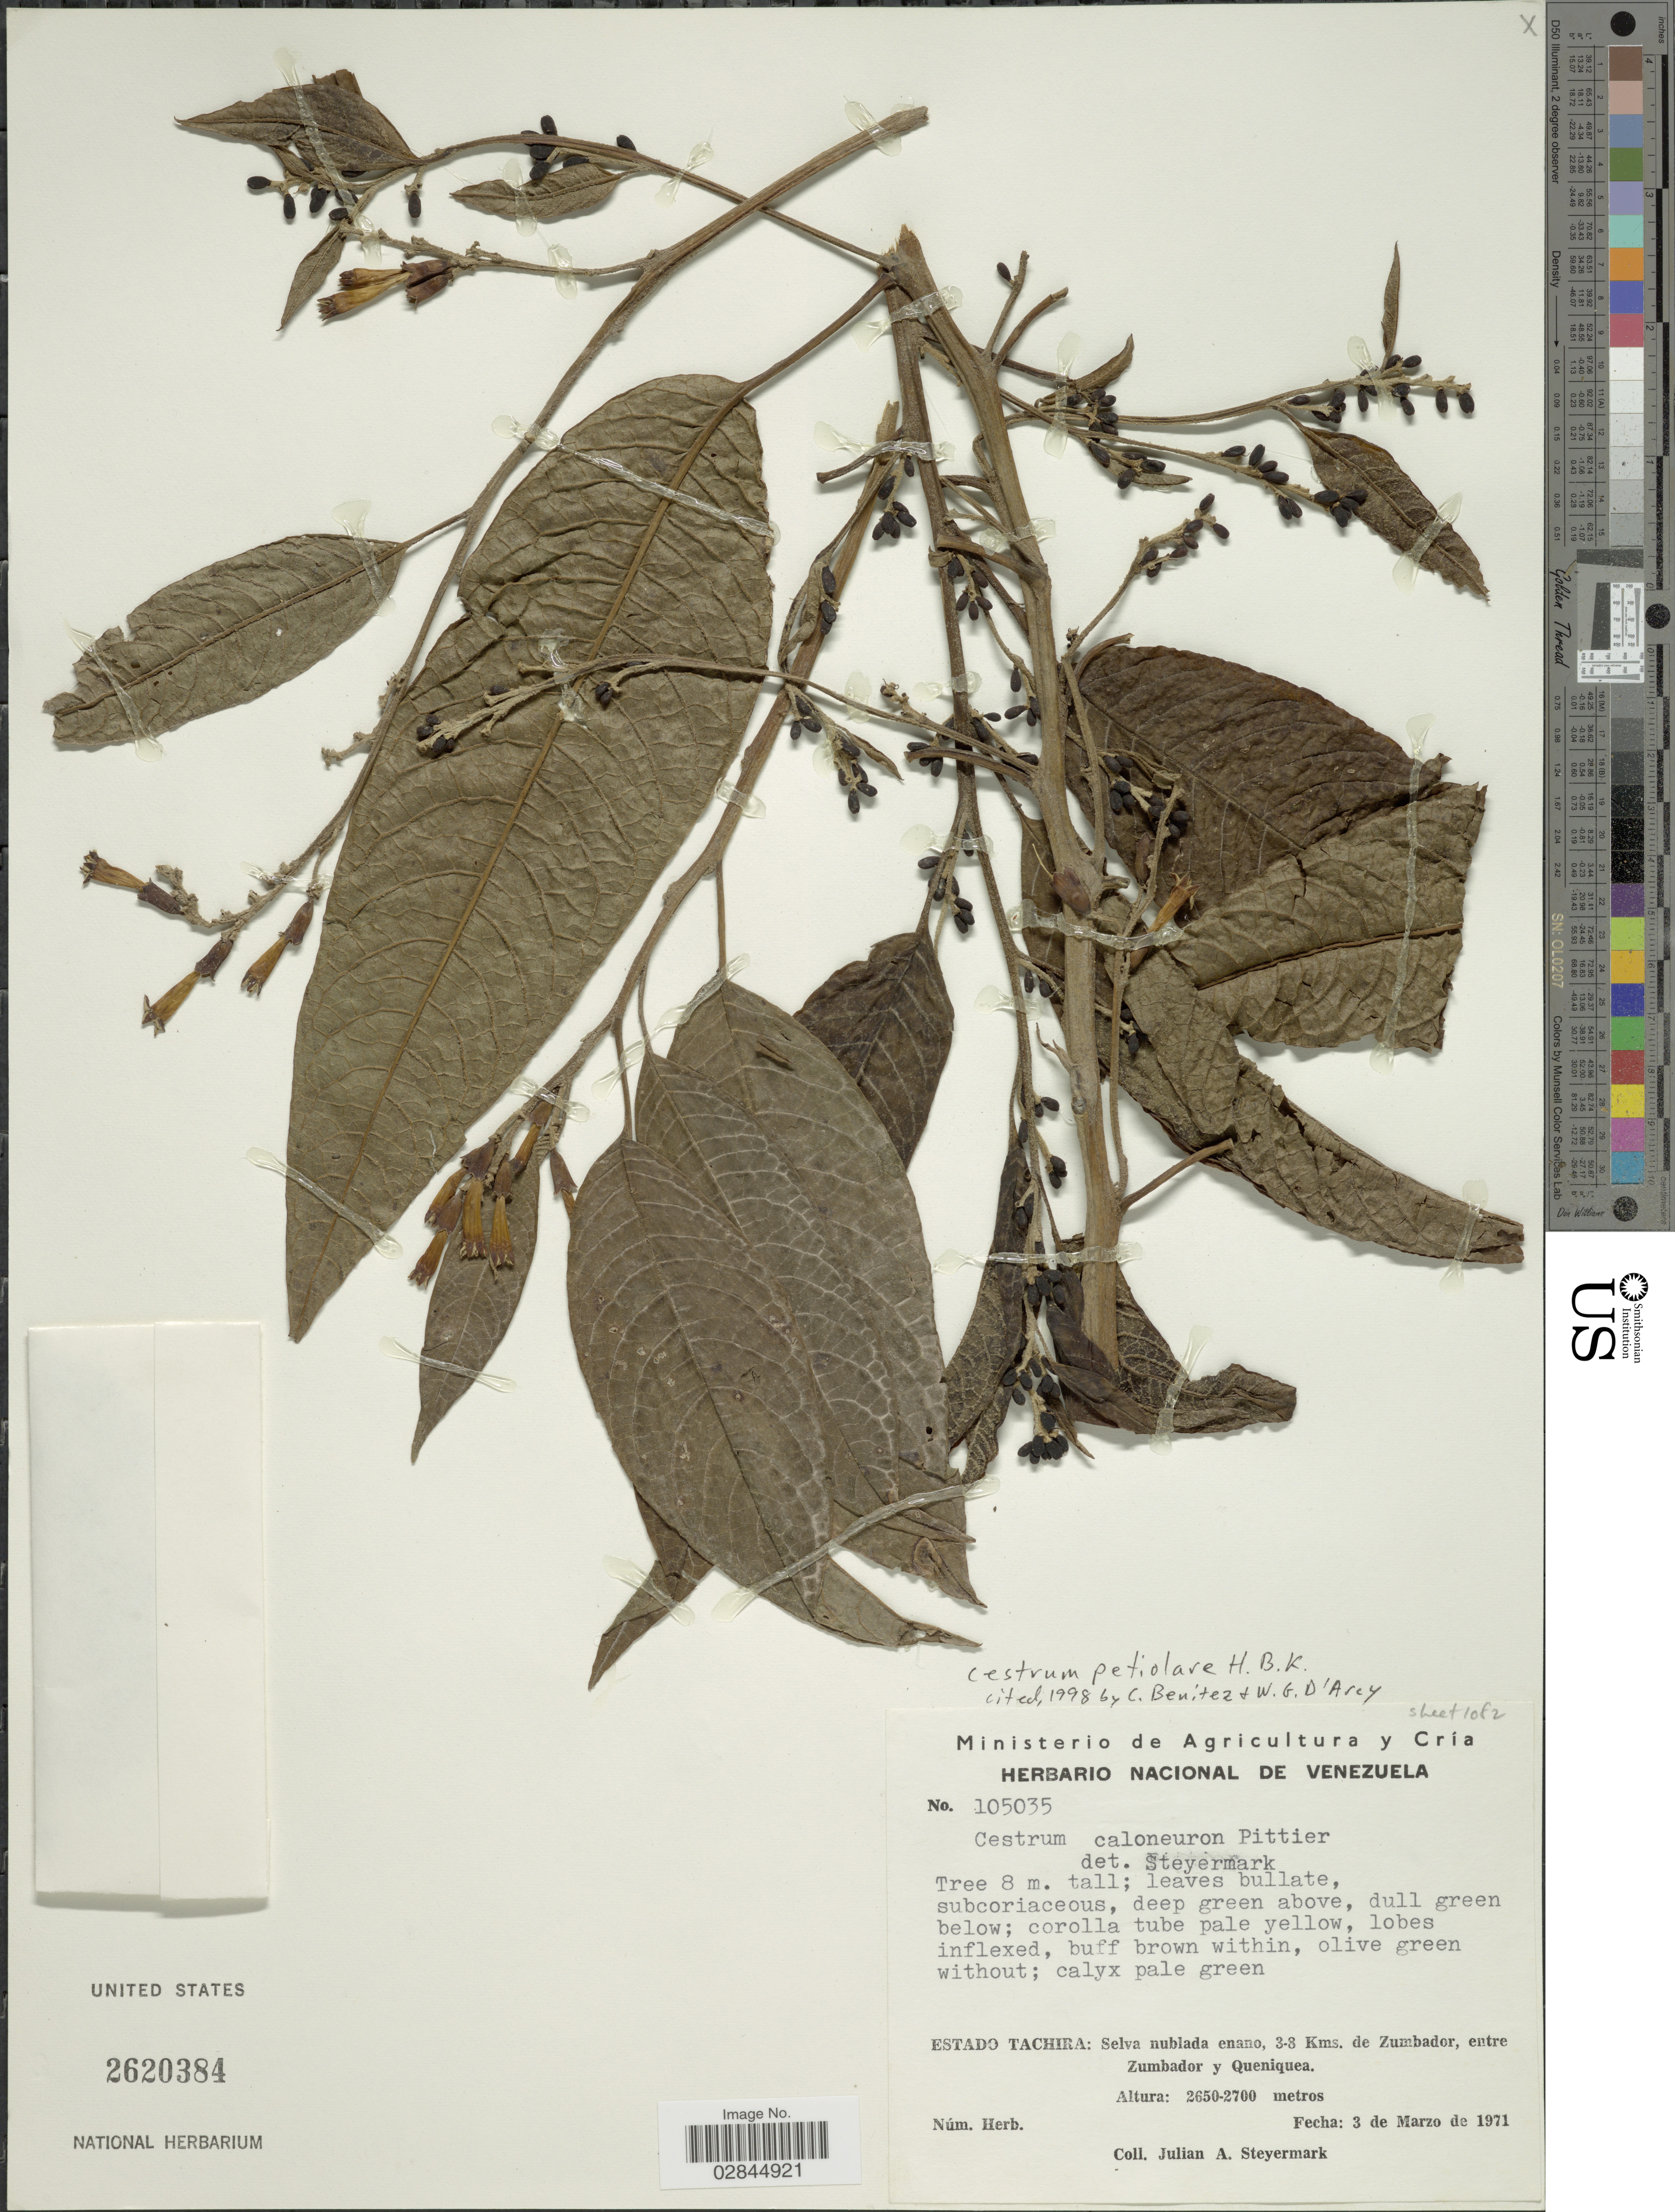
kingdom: Plantae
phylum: Tracheophyta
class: Magnoliopsida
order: Solanales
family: Solanaceae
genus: Cestrum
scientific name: Cestrum petiolare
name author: Kunth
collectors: J. Steyermark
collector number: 105035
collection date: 1971-03-03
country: Venezuela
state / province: Tachira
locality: Selva nublada enano, 3-8 Kms. de Zumbador, entre Zumbador y Queniquea.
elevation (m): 2650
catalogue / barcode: US 2620384